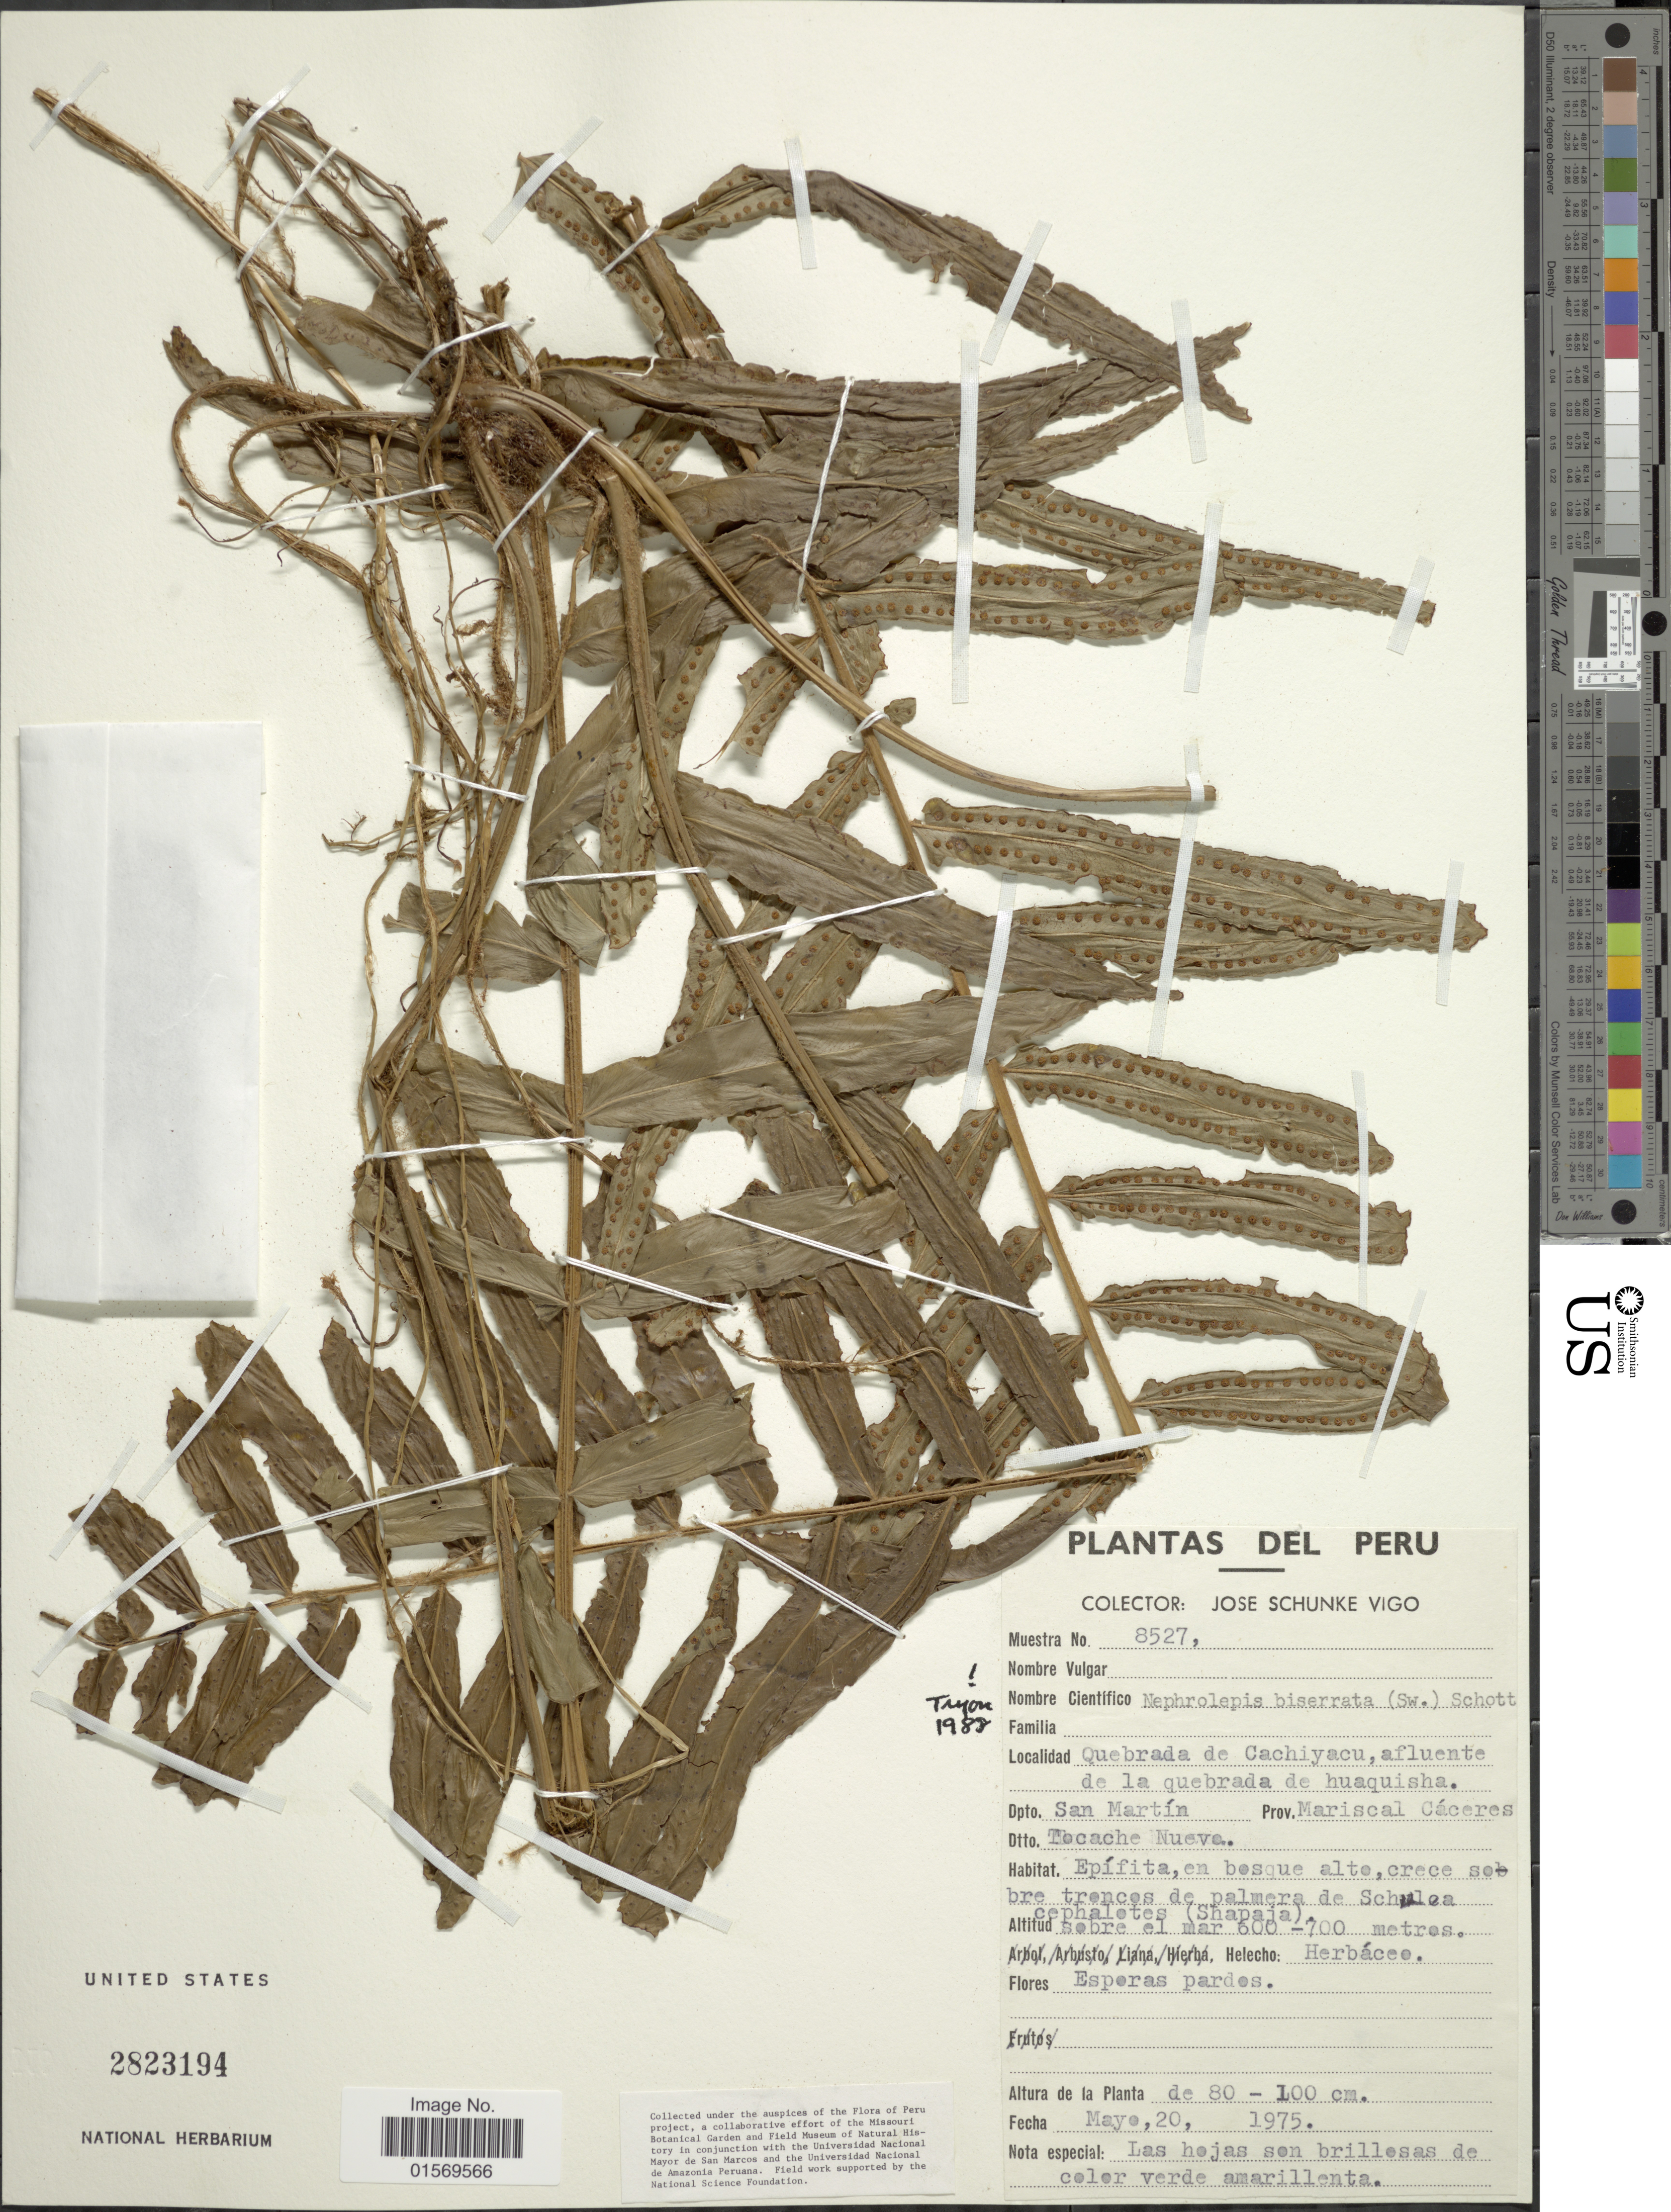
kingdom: Plantae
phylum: Tracheophyta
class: Polypodiopsida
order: Polypodiales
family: Nephrolepidaceae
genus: Nephrolepis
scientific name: Nephrolepis biserrata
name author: (Sw.) Schott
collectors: J. Schunke Vigo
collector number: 8527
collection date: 1975-05-20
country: Peru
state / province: San Martín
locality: Quebrada de Cachiyacu, afluente de la quebrada de huaquisha, Prov. Mariscal Cáceres, Dtto. Tecache Nueva.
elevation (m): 600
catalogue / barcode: US 2823194